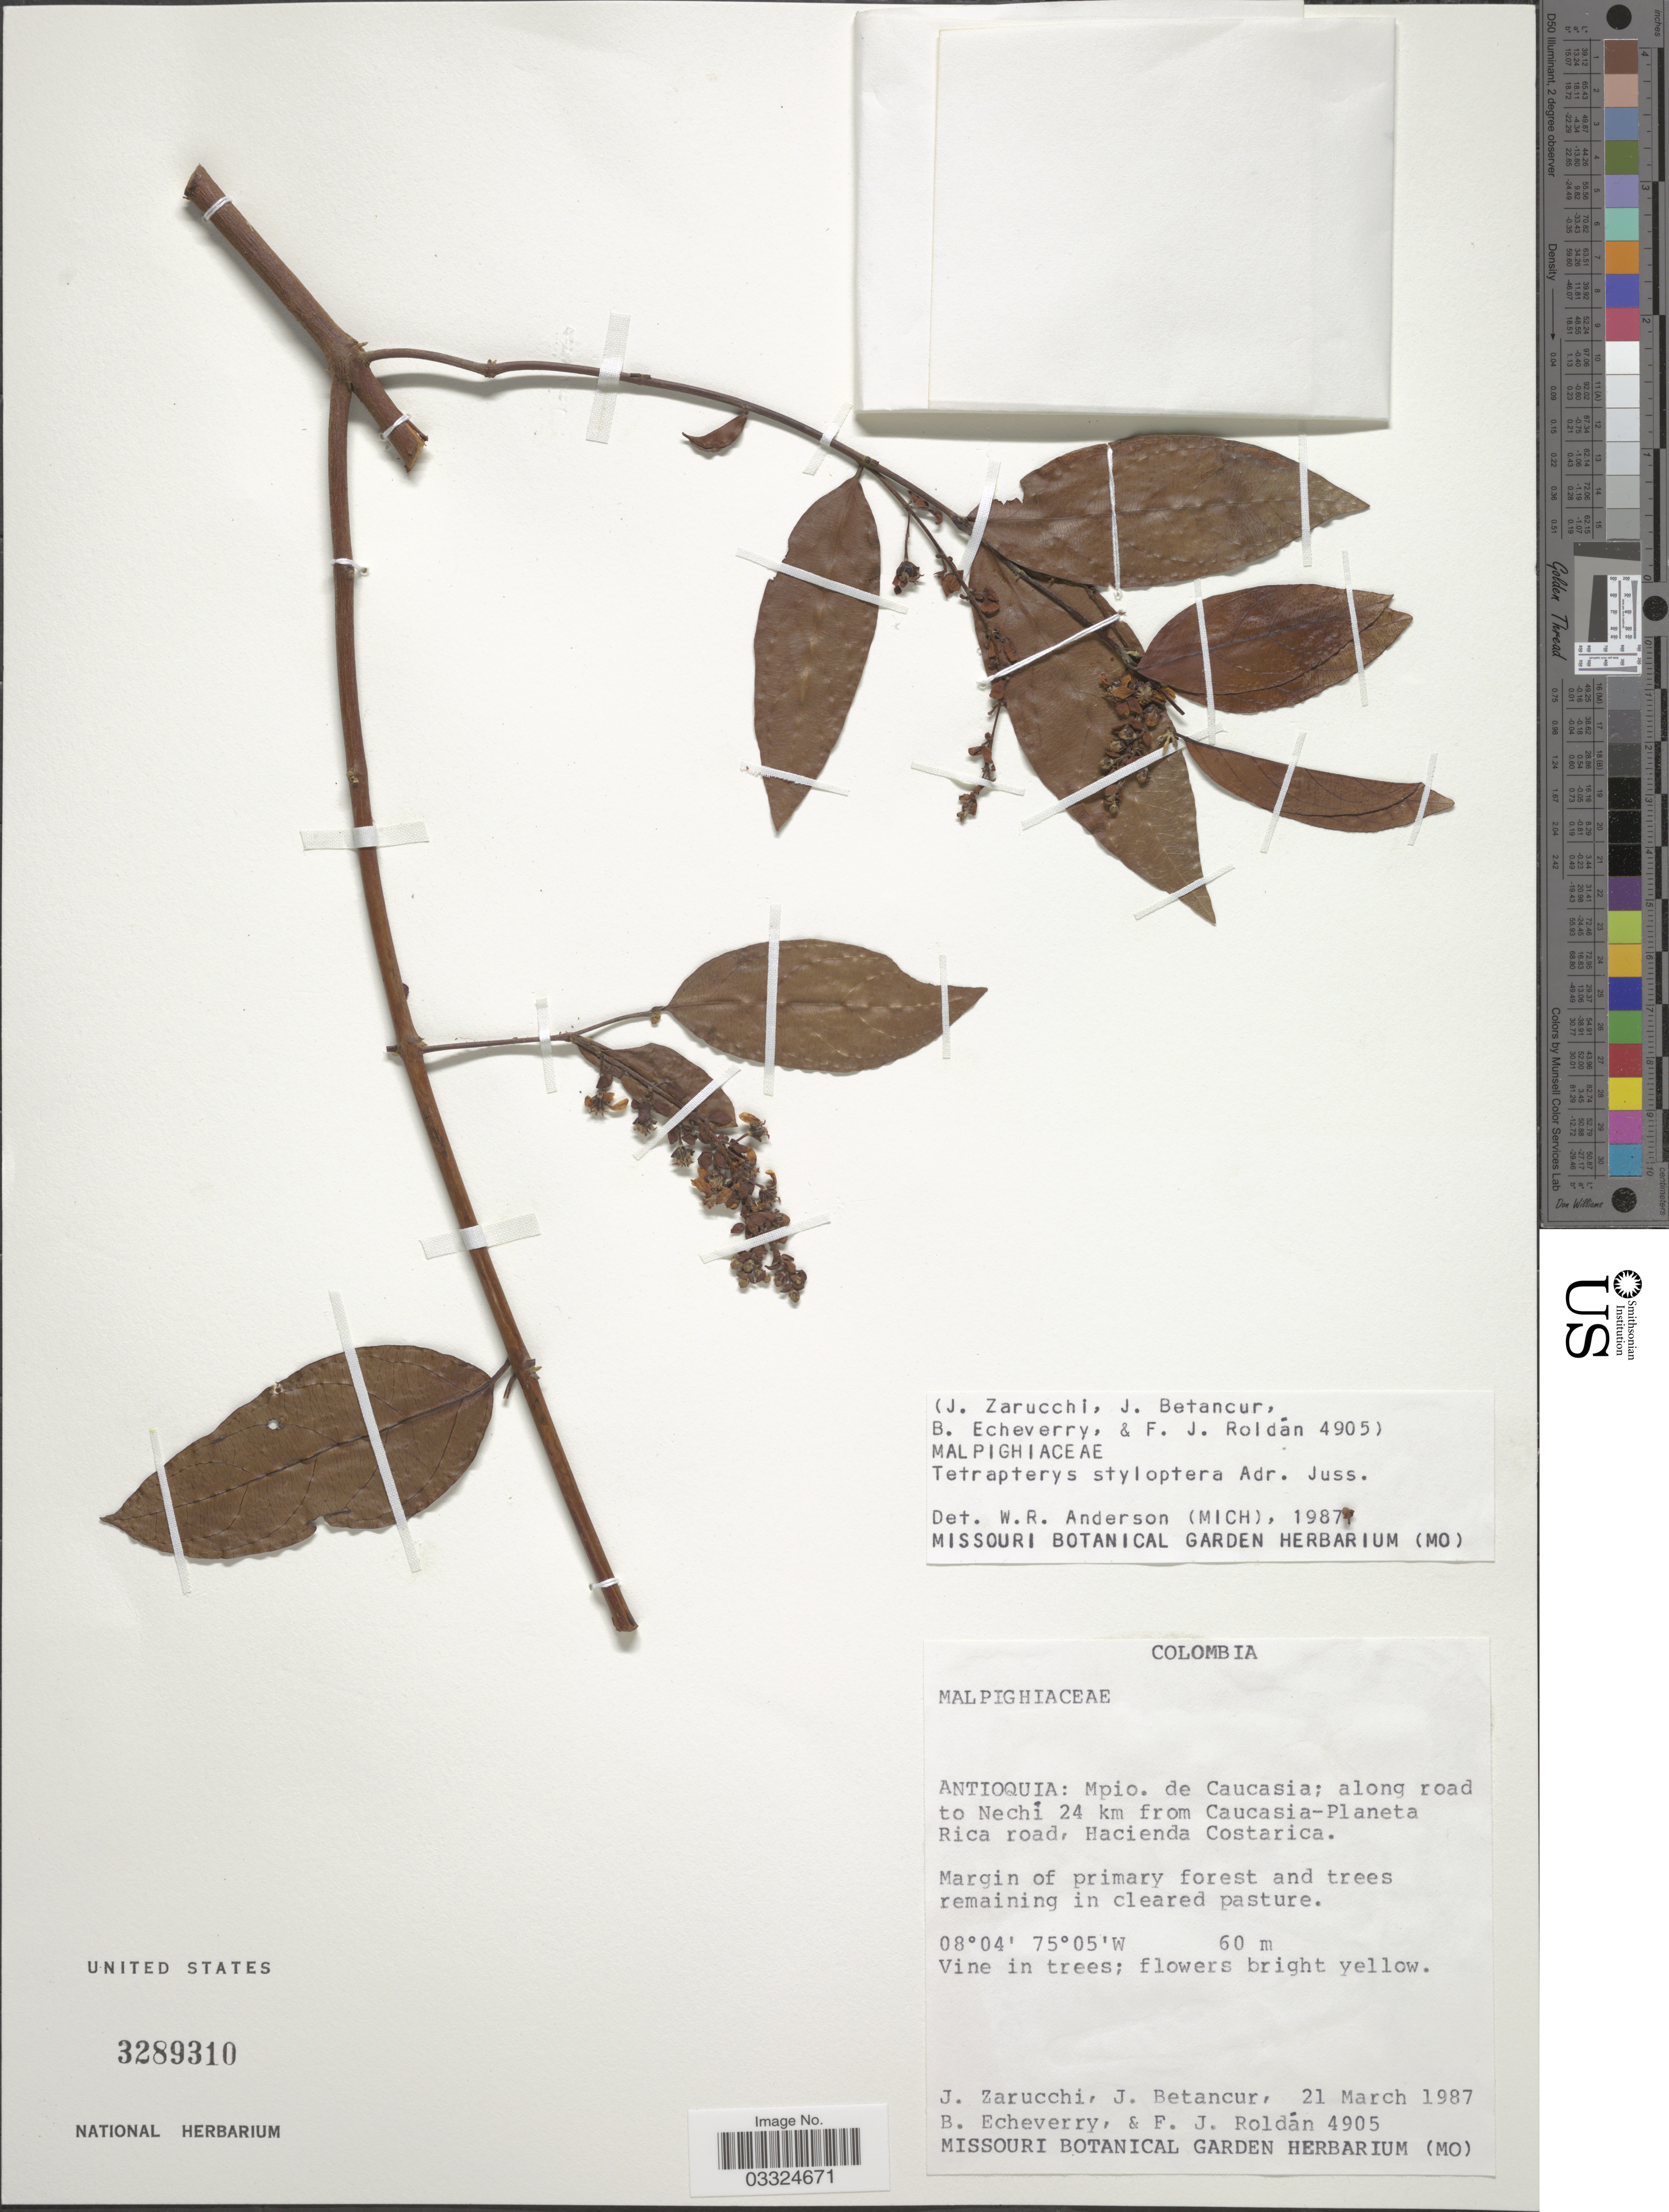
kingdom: Plantae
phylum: Tracheophyta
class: Magnoliopsida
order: Malpighiales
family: Malpighiaceae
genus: Glicophyllum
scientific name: Glicophyllum stylopterum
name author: (A. Juss.) R.F. Almeida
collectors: J. L. Zarucchi, J. Betancur, B. Echeverry & F. J. Roldán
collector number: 4905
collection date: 1987-03-21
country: Colombia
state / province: Antioquia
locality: Mpio. de Caucasia; along road to Nechi 24 km from Caucasia-Planeta Rica road, Hacienda Costarica.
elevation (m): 60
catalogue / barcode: US 3289310